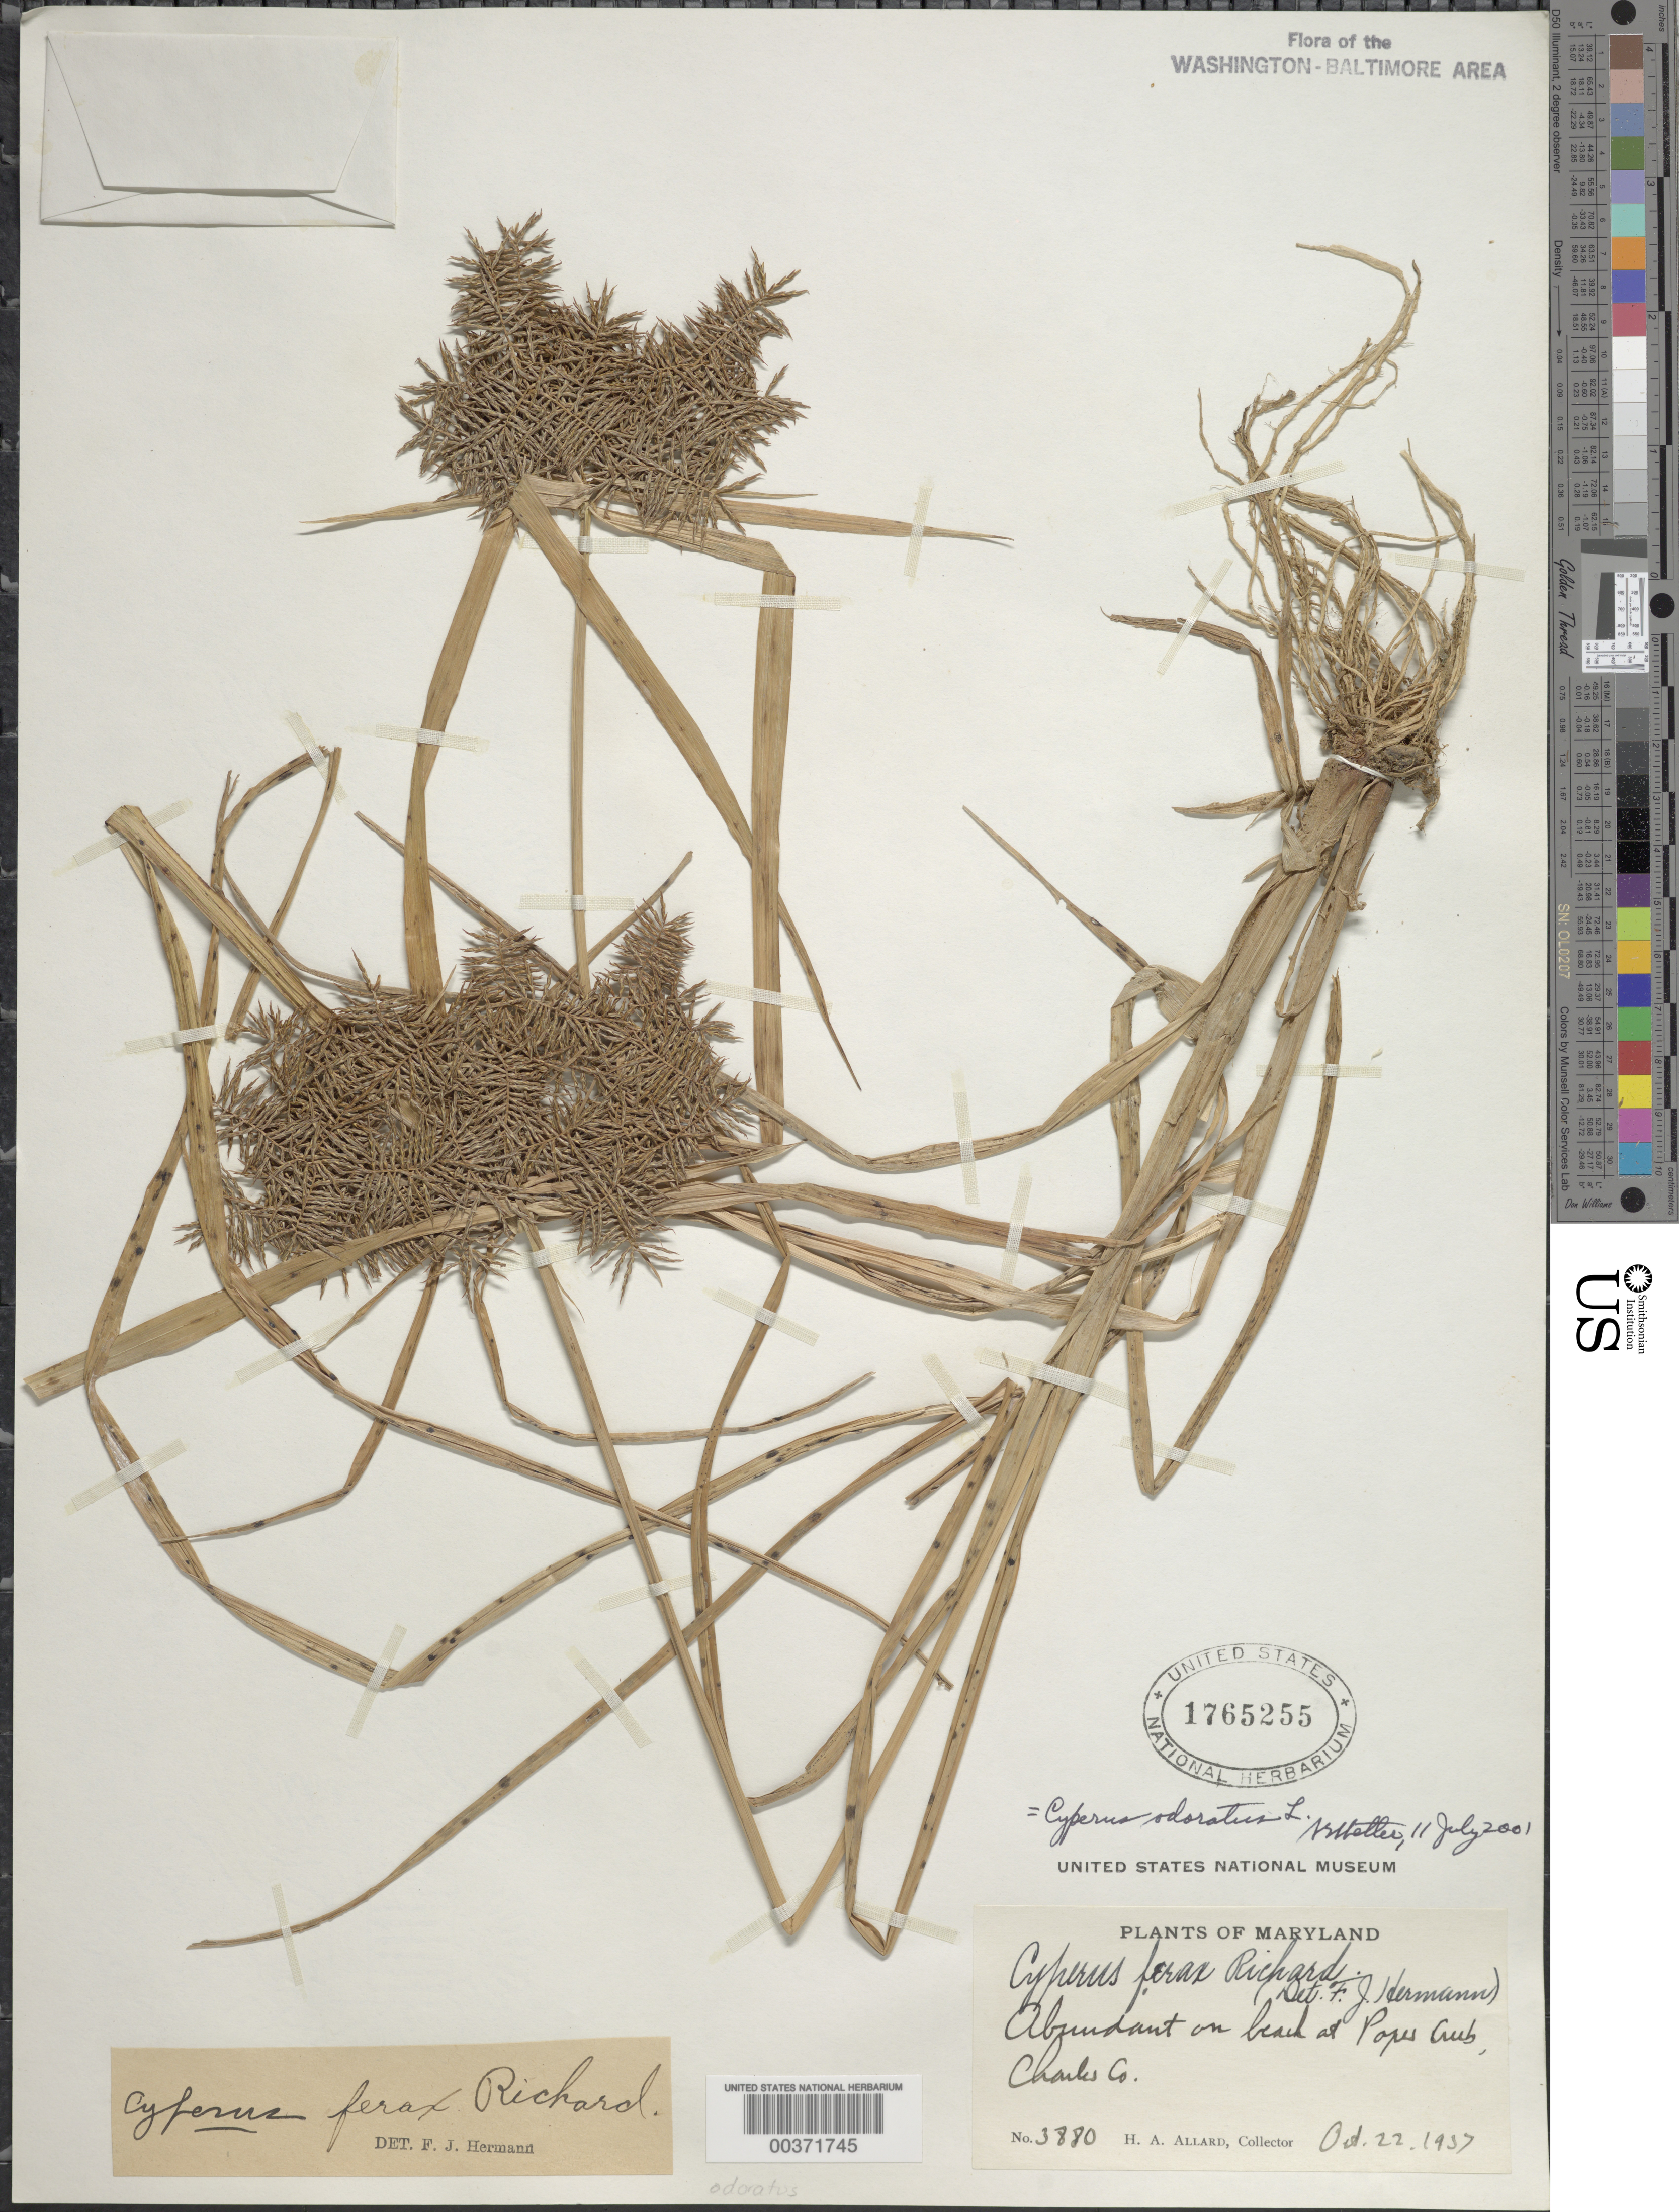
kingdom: Plantae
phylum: Tracheophyta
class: Liliopsida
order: Poales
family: Cyperaceae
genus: Cyperus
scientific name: Cyperus odoratus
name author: L.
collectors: H. A. Allard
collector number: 3880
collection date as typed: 22 Oct 1957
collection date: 1957-10-22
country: United States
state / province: Maryland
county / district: Charles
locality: Popes Creek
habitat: In pools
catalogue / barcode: US 1765255